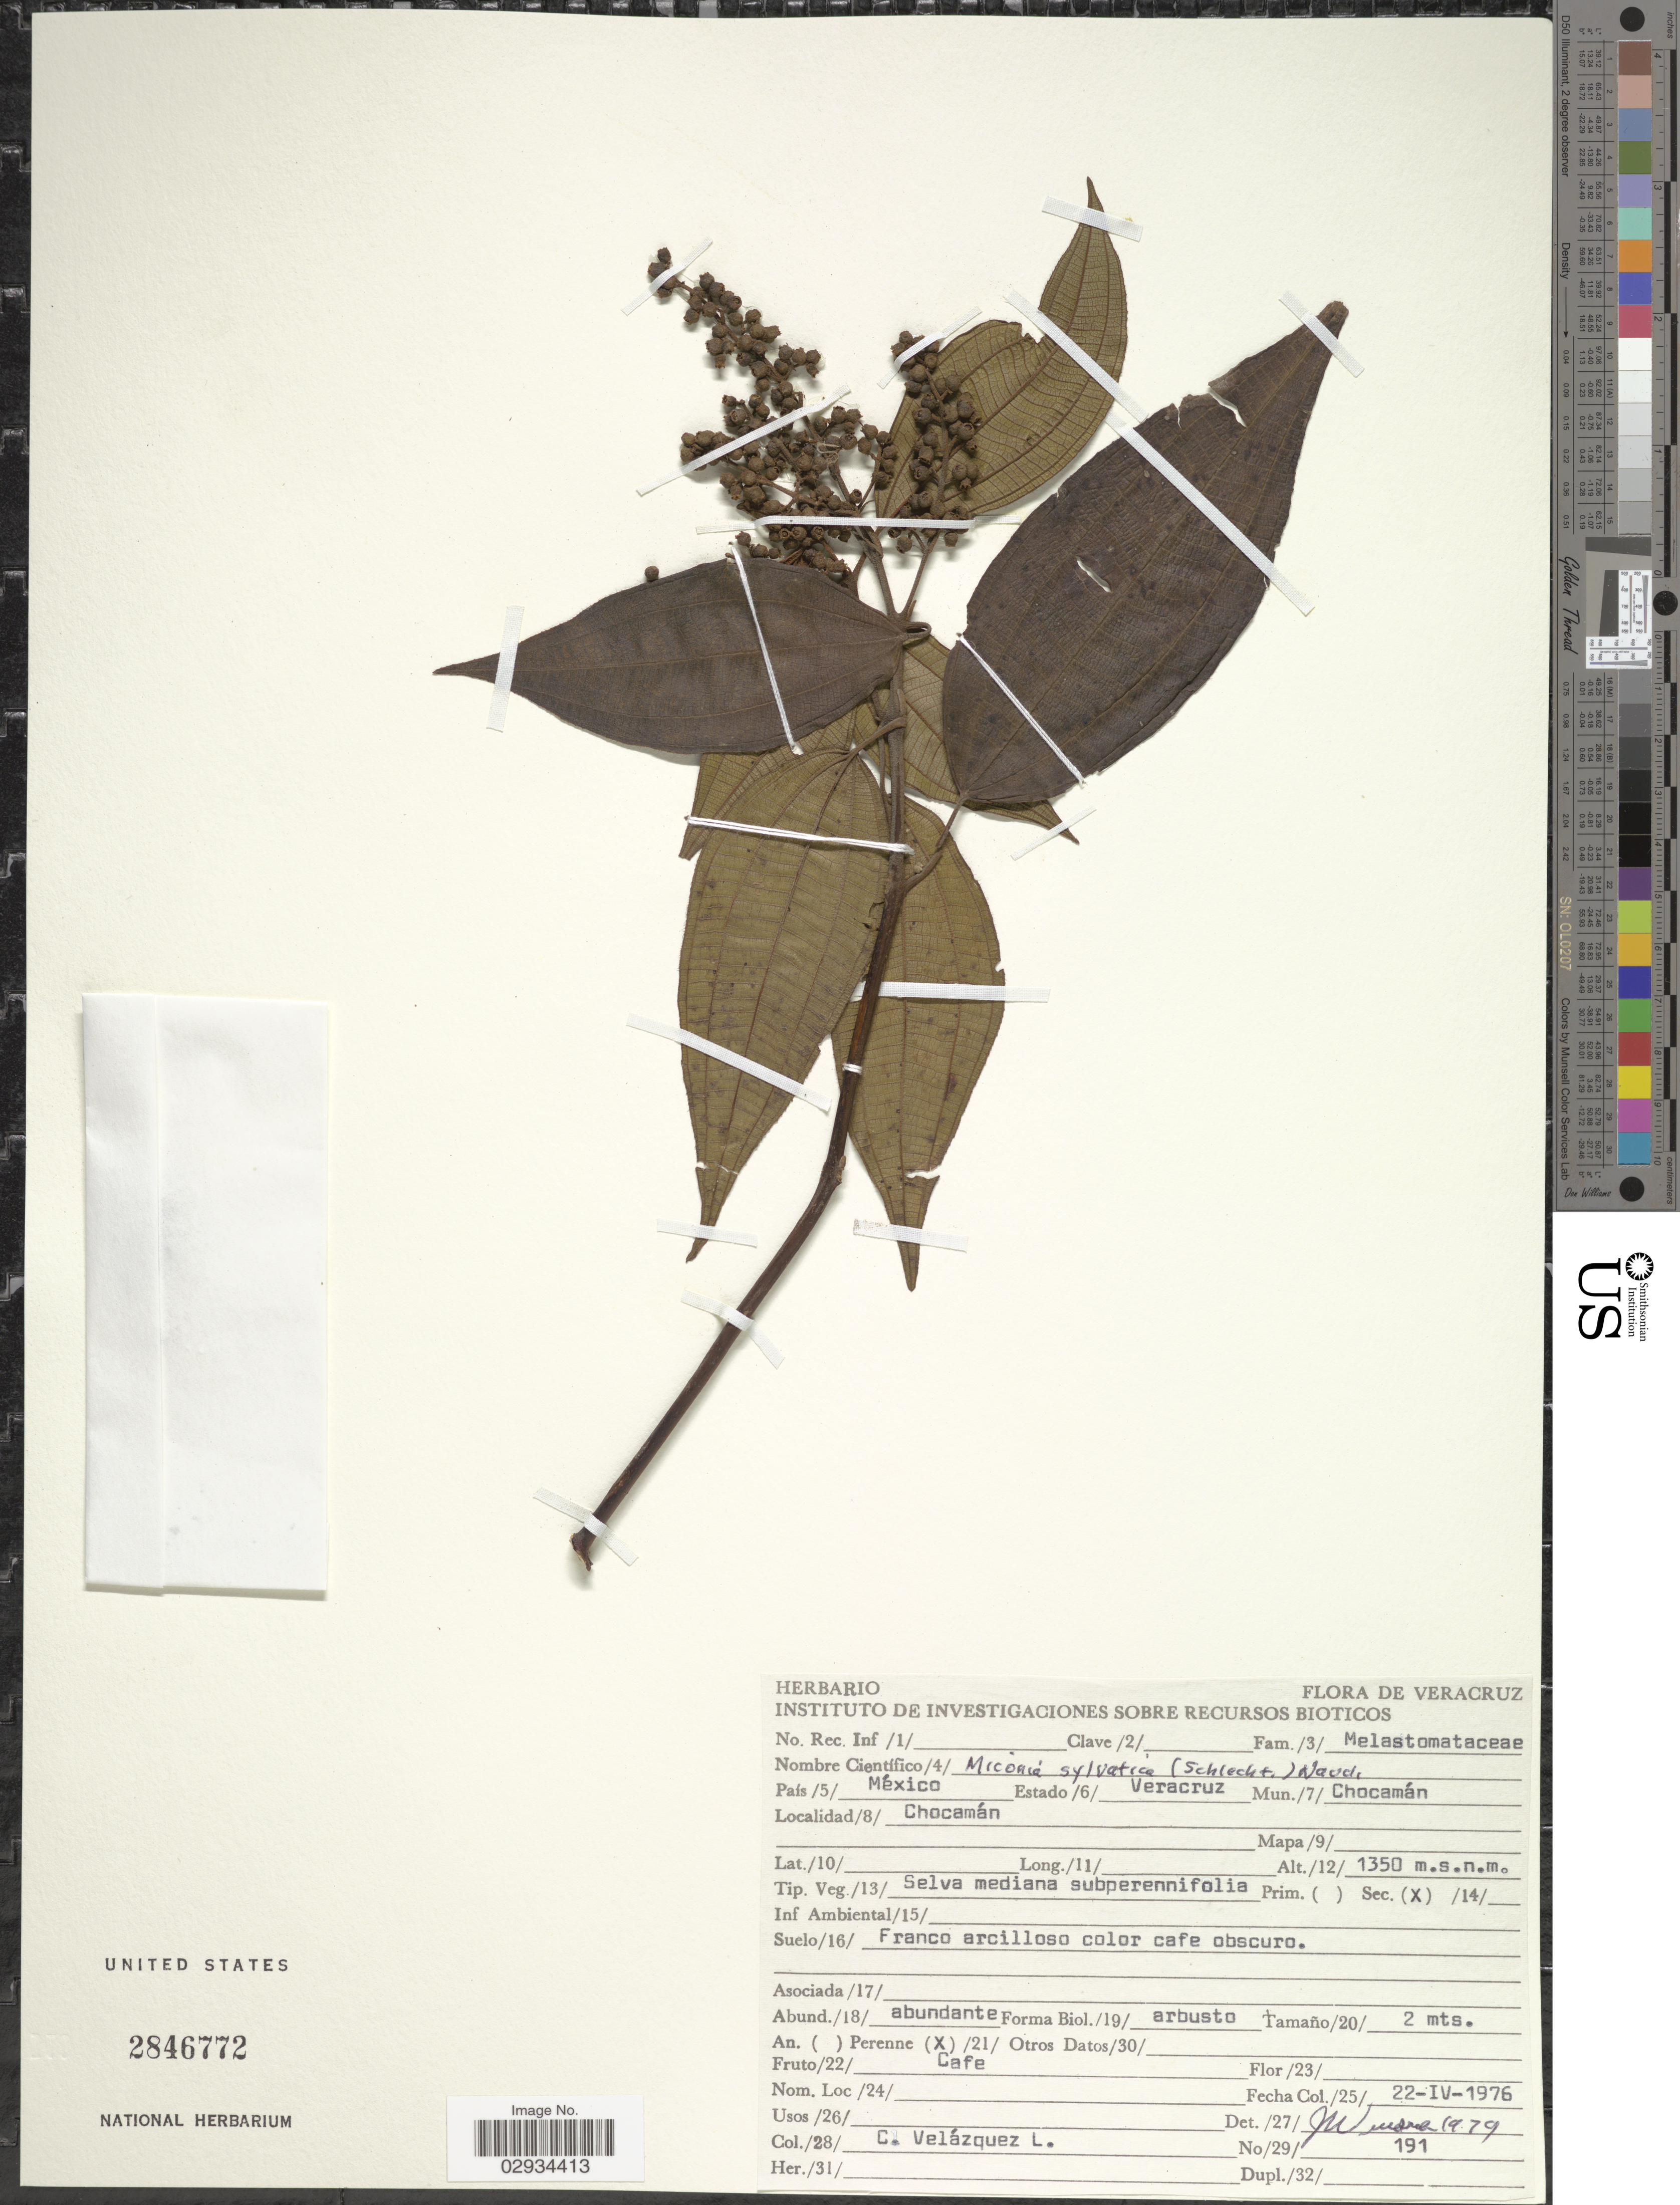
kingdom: Plantae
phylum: Tracheophyta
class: Magnoliopsida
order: Myrtales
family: Melastomataceae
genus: Miconia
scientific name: Miconia sylvatica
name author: (Schltdl.) Naudin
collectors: C. Velázquez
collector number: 191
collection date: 1976-04-22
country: Mexico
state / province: Veracruz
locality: Estado Veracruz. Mun. Chocamán. Chocamán.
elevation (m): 1350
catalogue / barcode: US 2846772